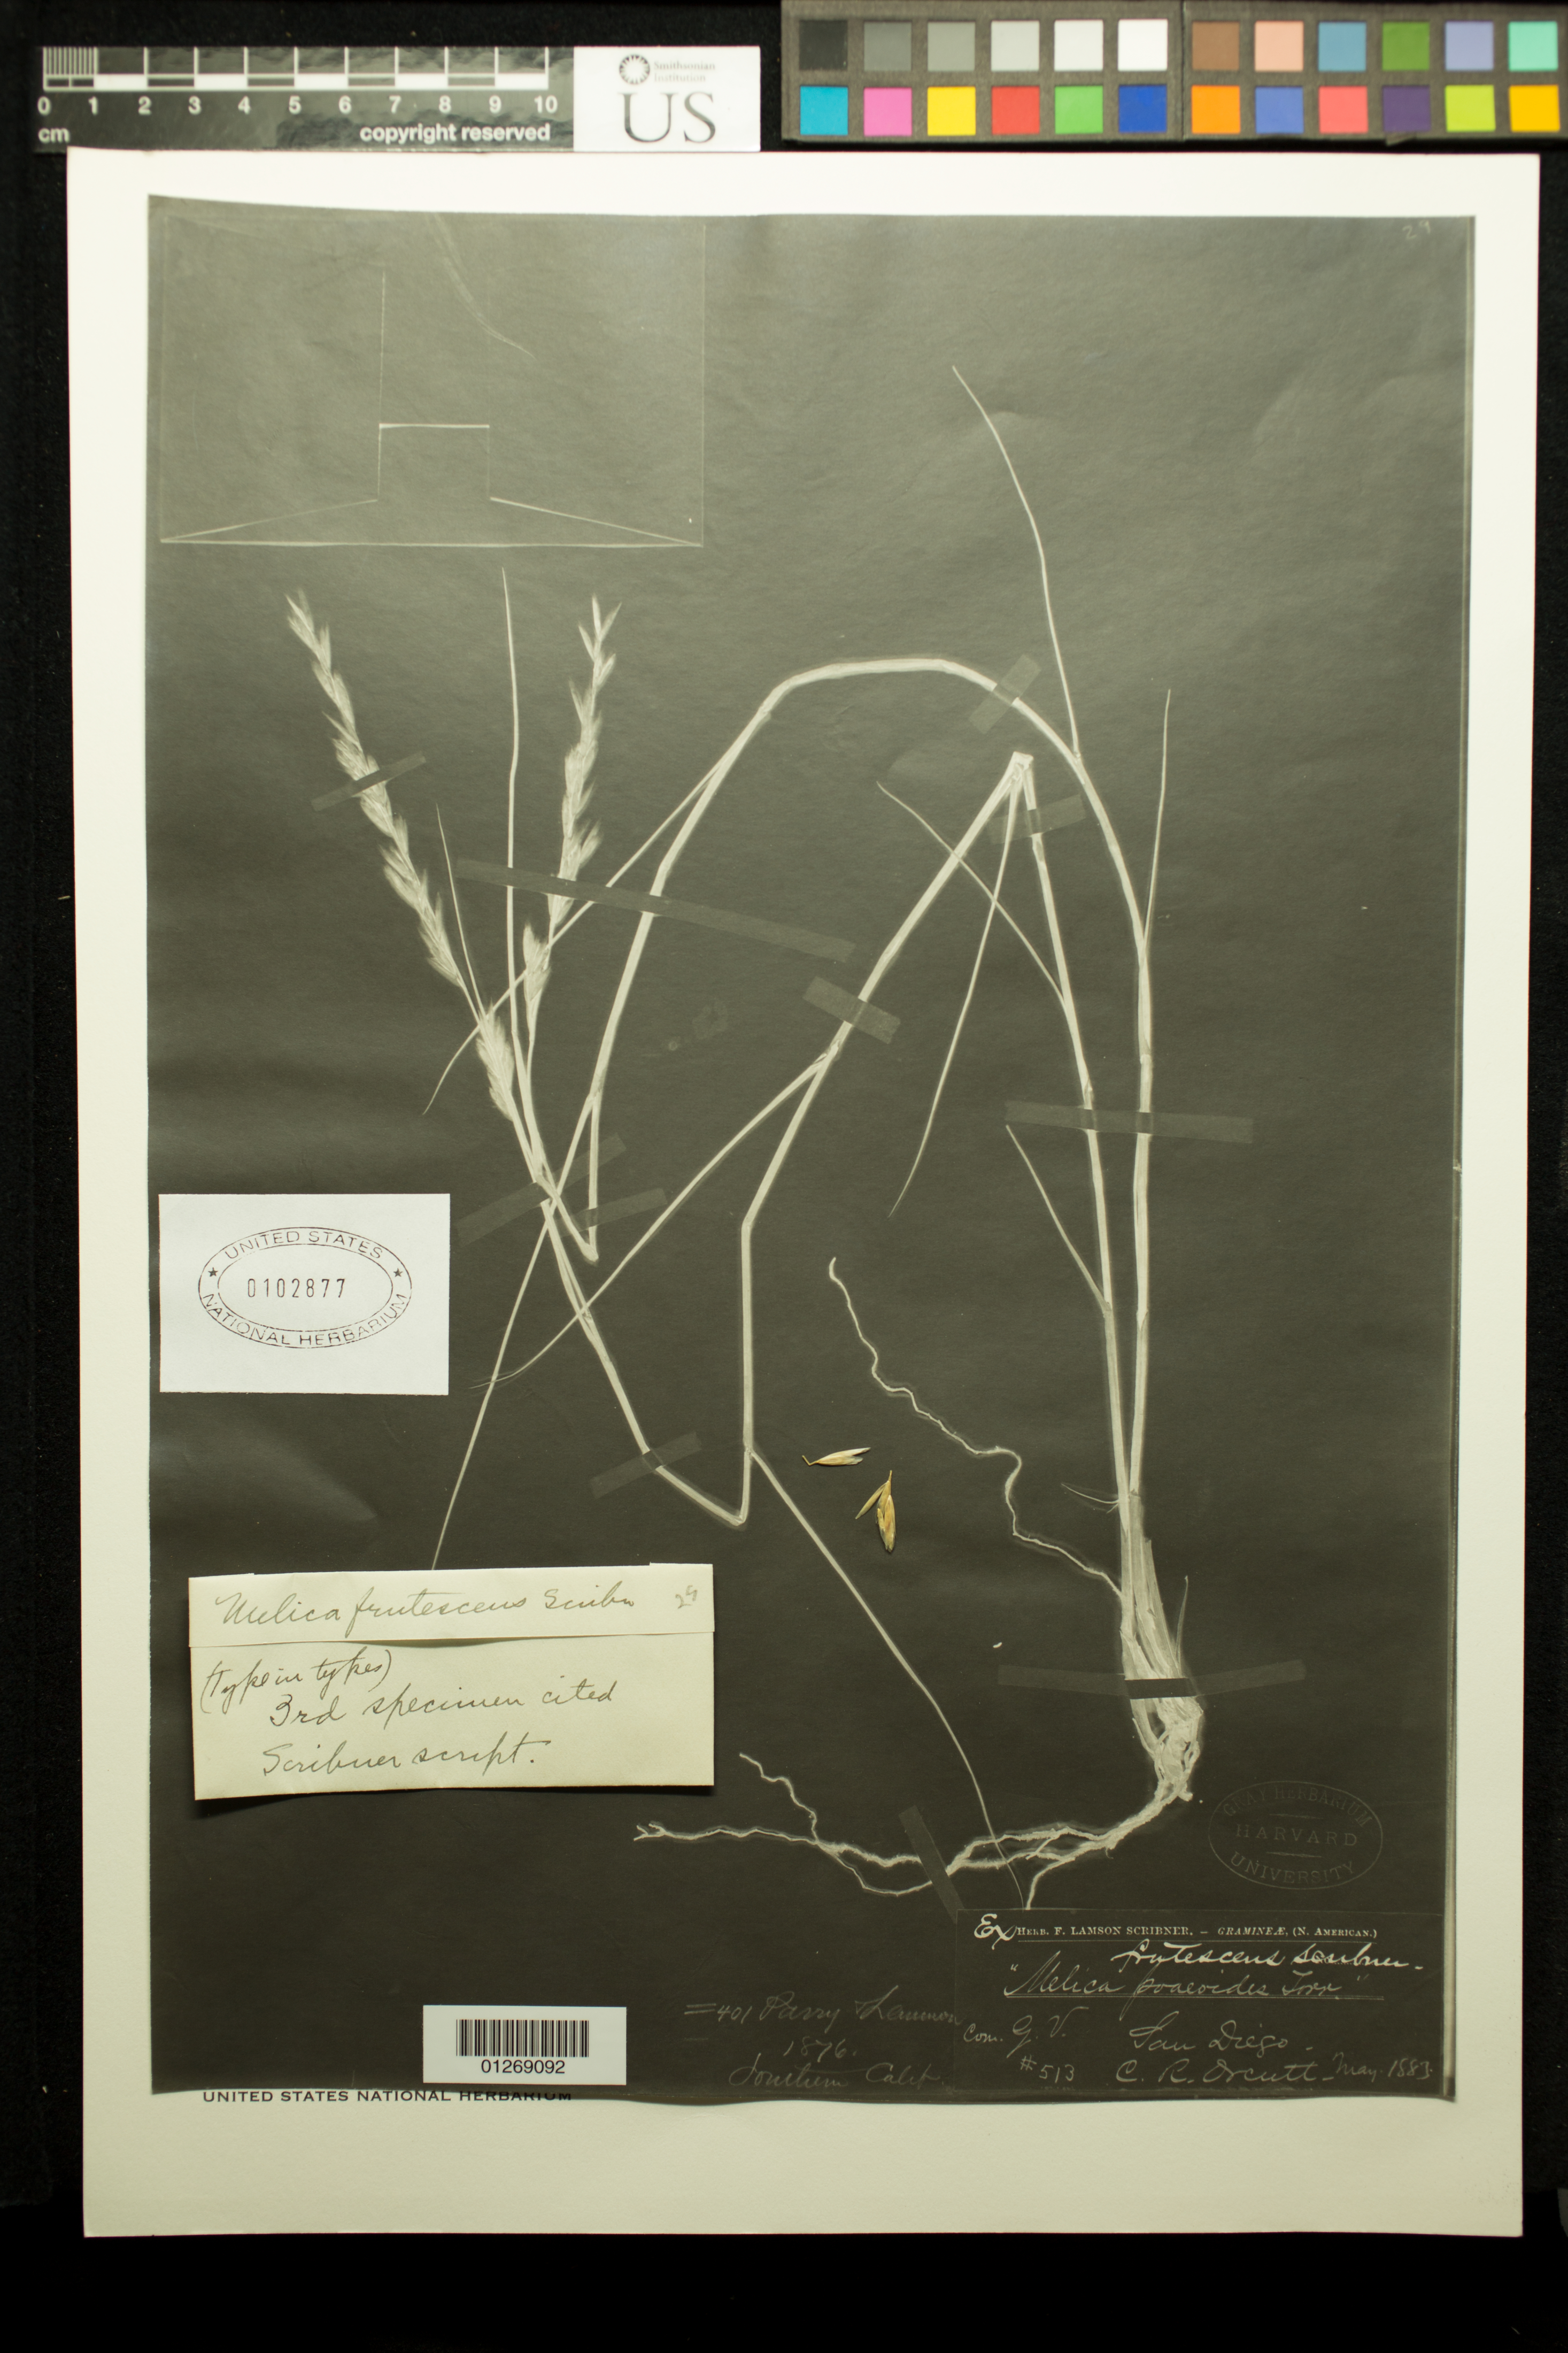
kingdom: Plantae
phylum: Tracheophyta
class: Liliopsida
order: Poales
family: Poaceae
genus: Melica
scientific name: Melica frutescens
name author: Scribn.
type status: Isosyntype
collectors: C. R. Orcutt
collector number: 513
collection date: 1883-05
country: United States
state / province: California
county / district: San Diego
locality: San Diego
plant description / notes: Photostat and fragmentary material of type specimen ex herb. Gray (GH/HUH)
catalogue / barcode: US 102877